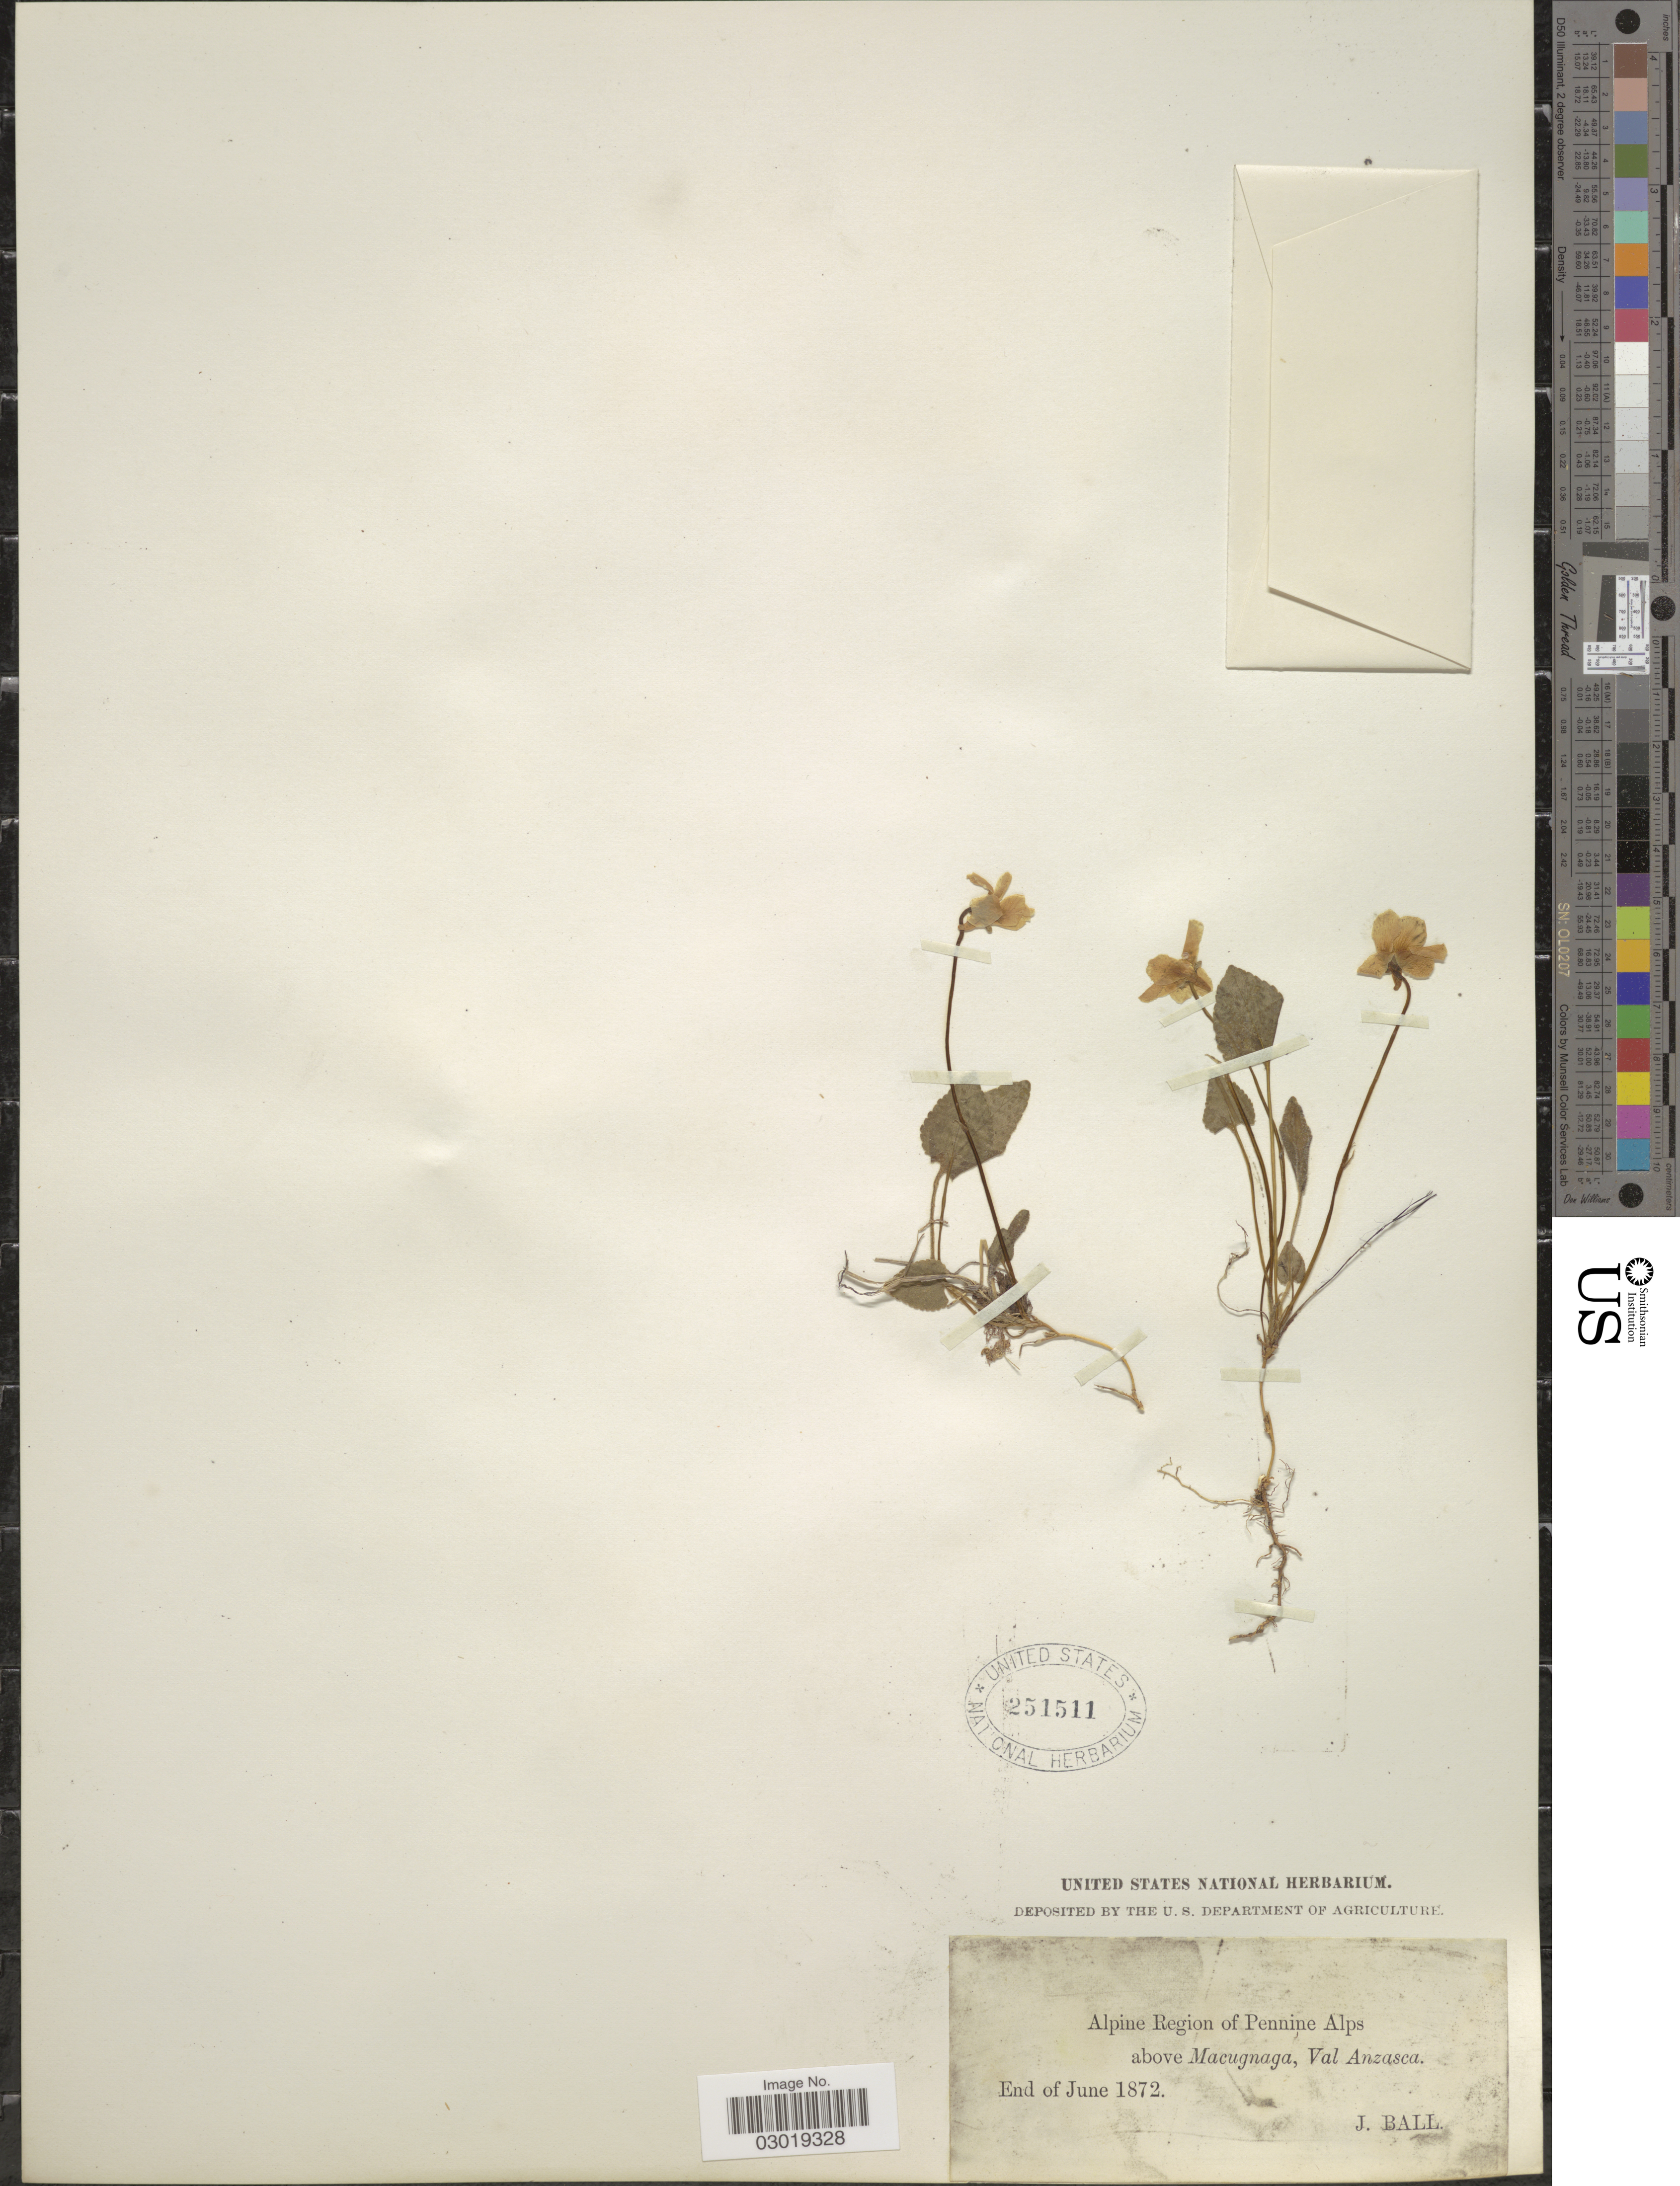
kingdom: Plantae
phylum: Tracheophyta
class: Magnoliopsida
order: Malpighiales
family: Violaceae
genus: Viola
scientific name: Viola sp.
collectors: J. Ball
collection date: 1872-06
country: Italy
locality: Alpine Region of Pennine Alps above Macugnaga, Val Anzasca.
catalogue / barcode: US 251511